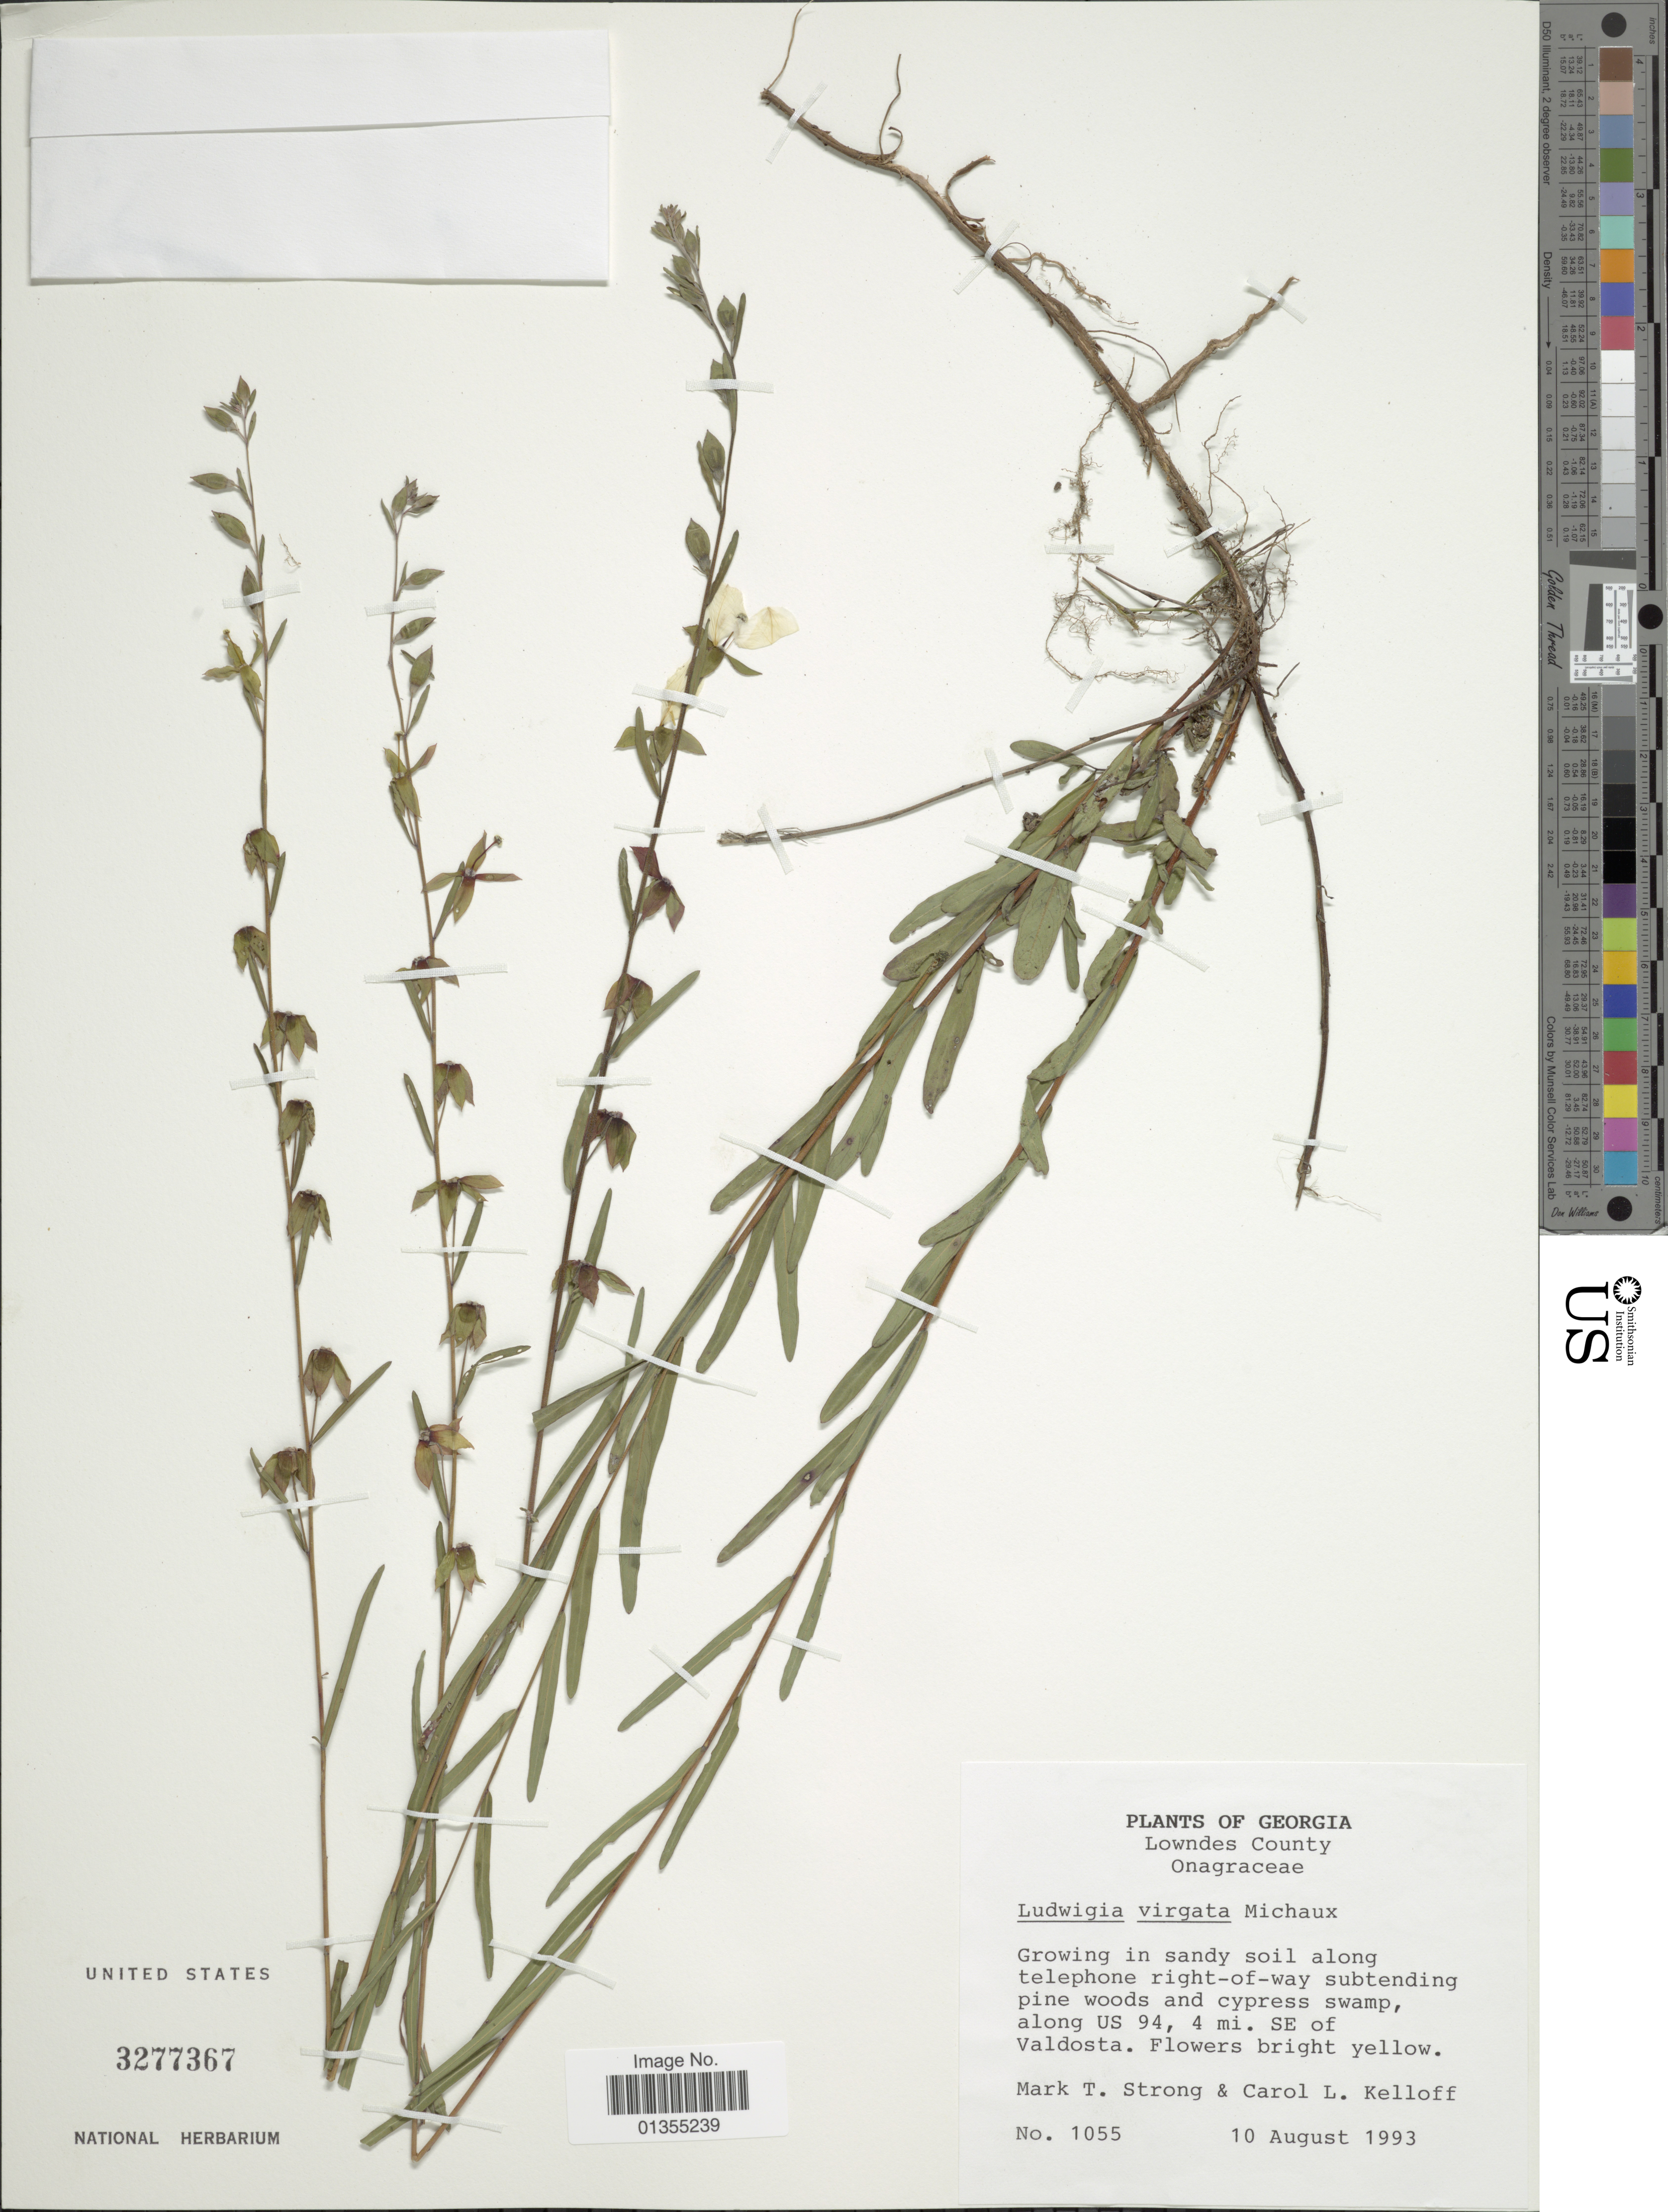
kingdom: Plantae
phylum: Tracheophyta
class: Magnoliopsida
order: Myrtales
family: Onagraceae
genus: Ludwigia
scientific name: Ludwigia virgata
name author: Michx.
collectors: M. T. Strong & C. L. Kelloff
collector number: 1055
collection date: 1993-08-10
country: United States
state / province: Georgia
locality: Lowndes County. Along US 94, 4 mi. SE of Valdosta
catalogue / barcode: US 3277367